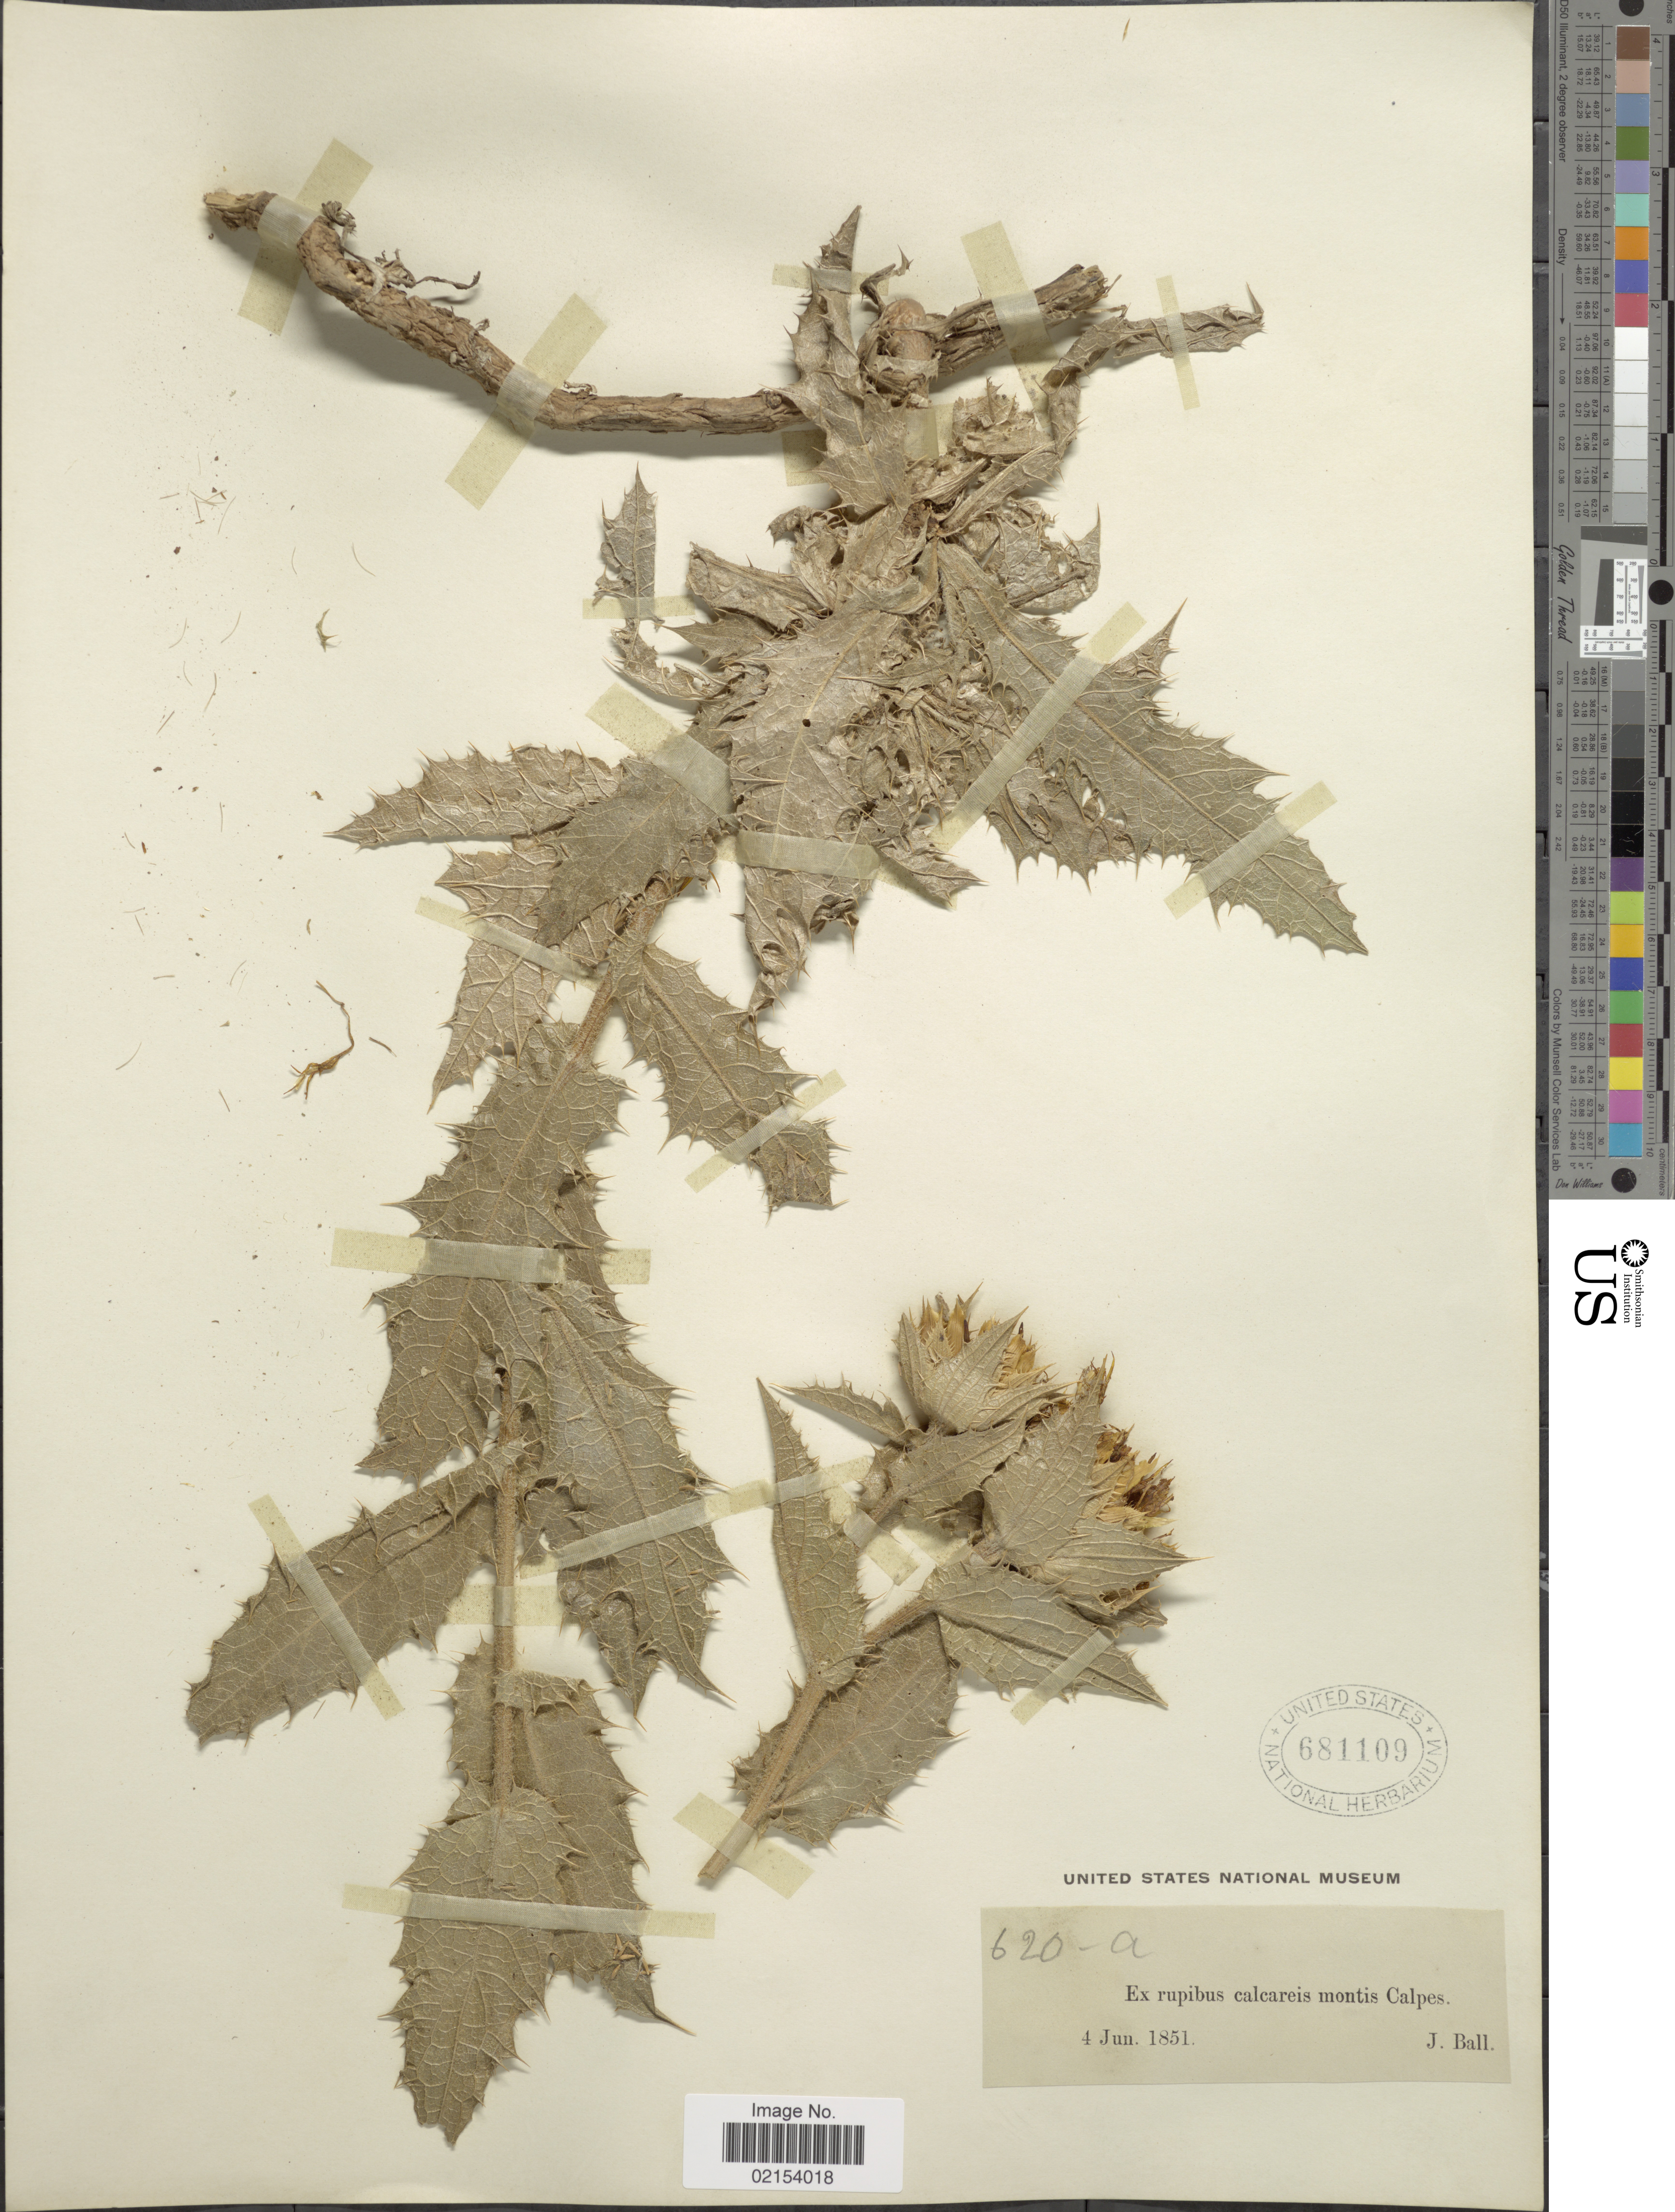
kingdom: Plantae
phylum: Tracheophyta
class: Magnoliopsida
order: Asterales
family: Asteraceae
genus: Atractylis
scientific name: Atractylis sp.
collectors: J. Ball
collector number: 620-a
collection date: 1851-06-04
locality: Calpes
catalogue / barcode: US 681109